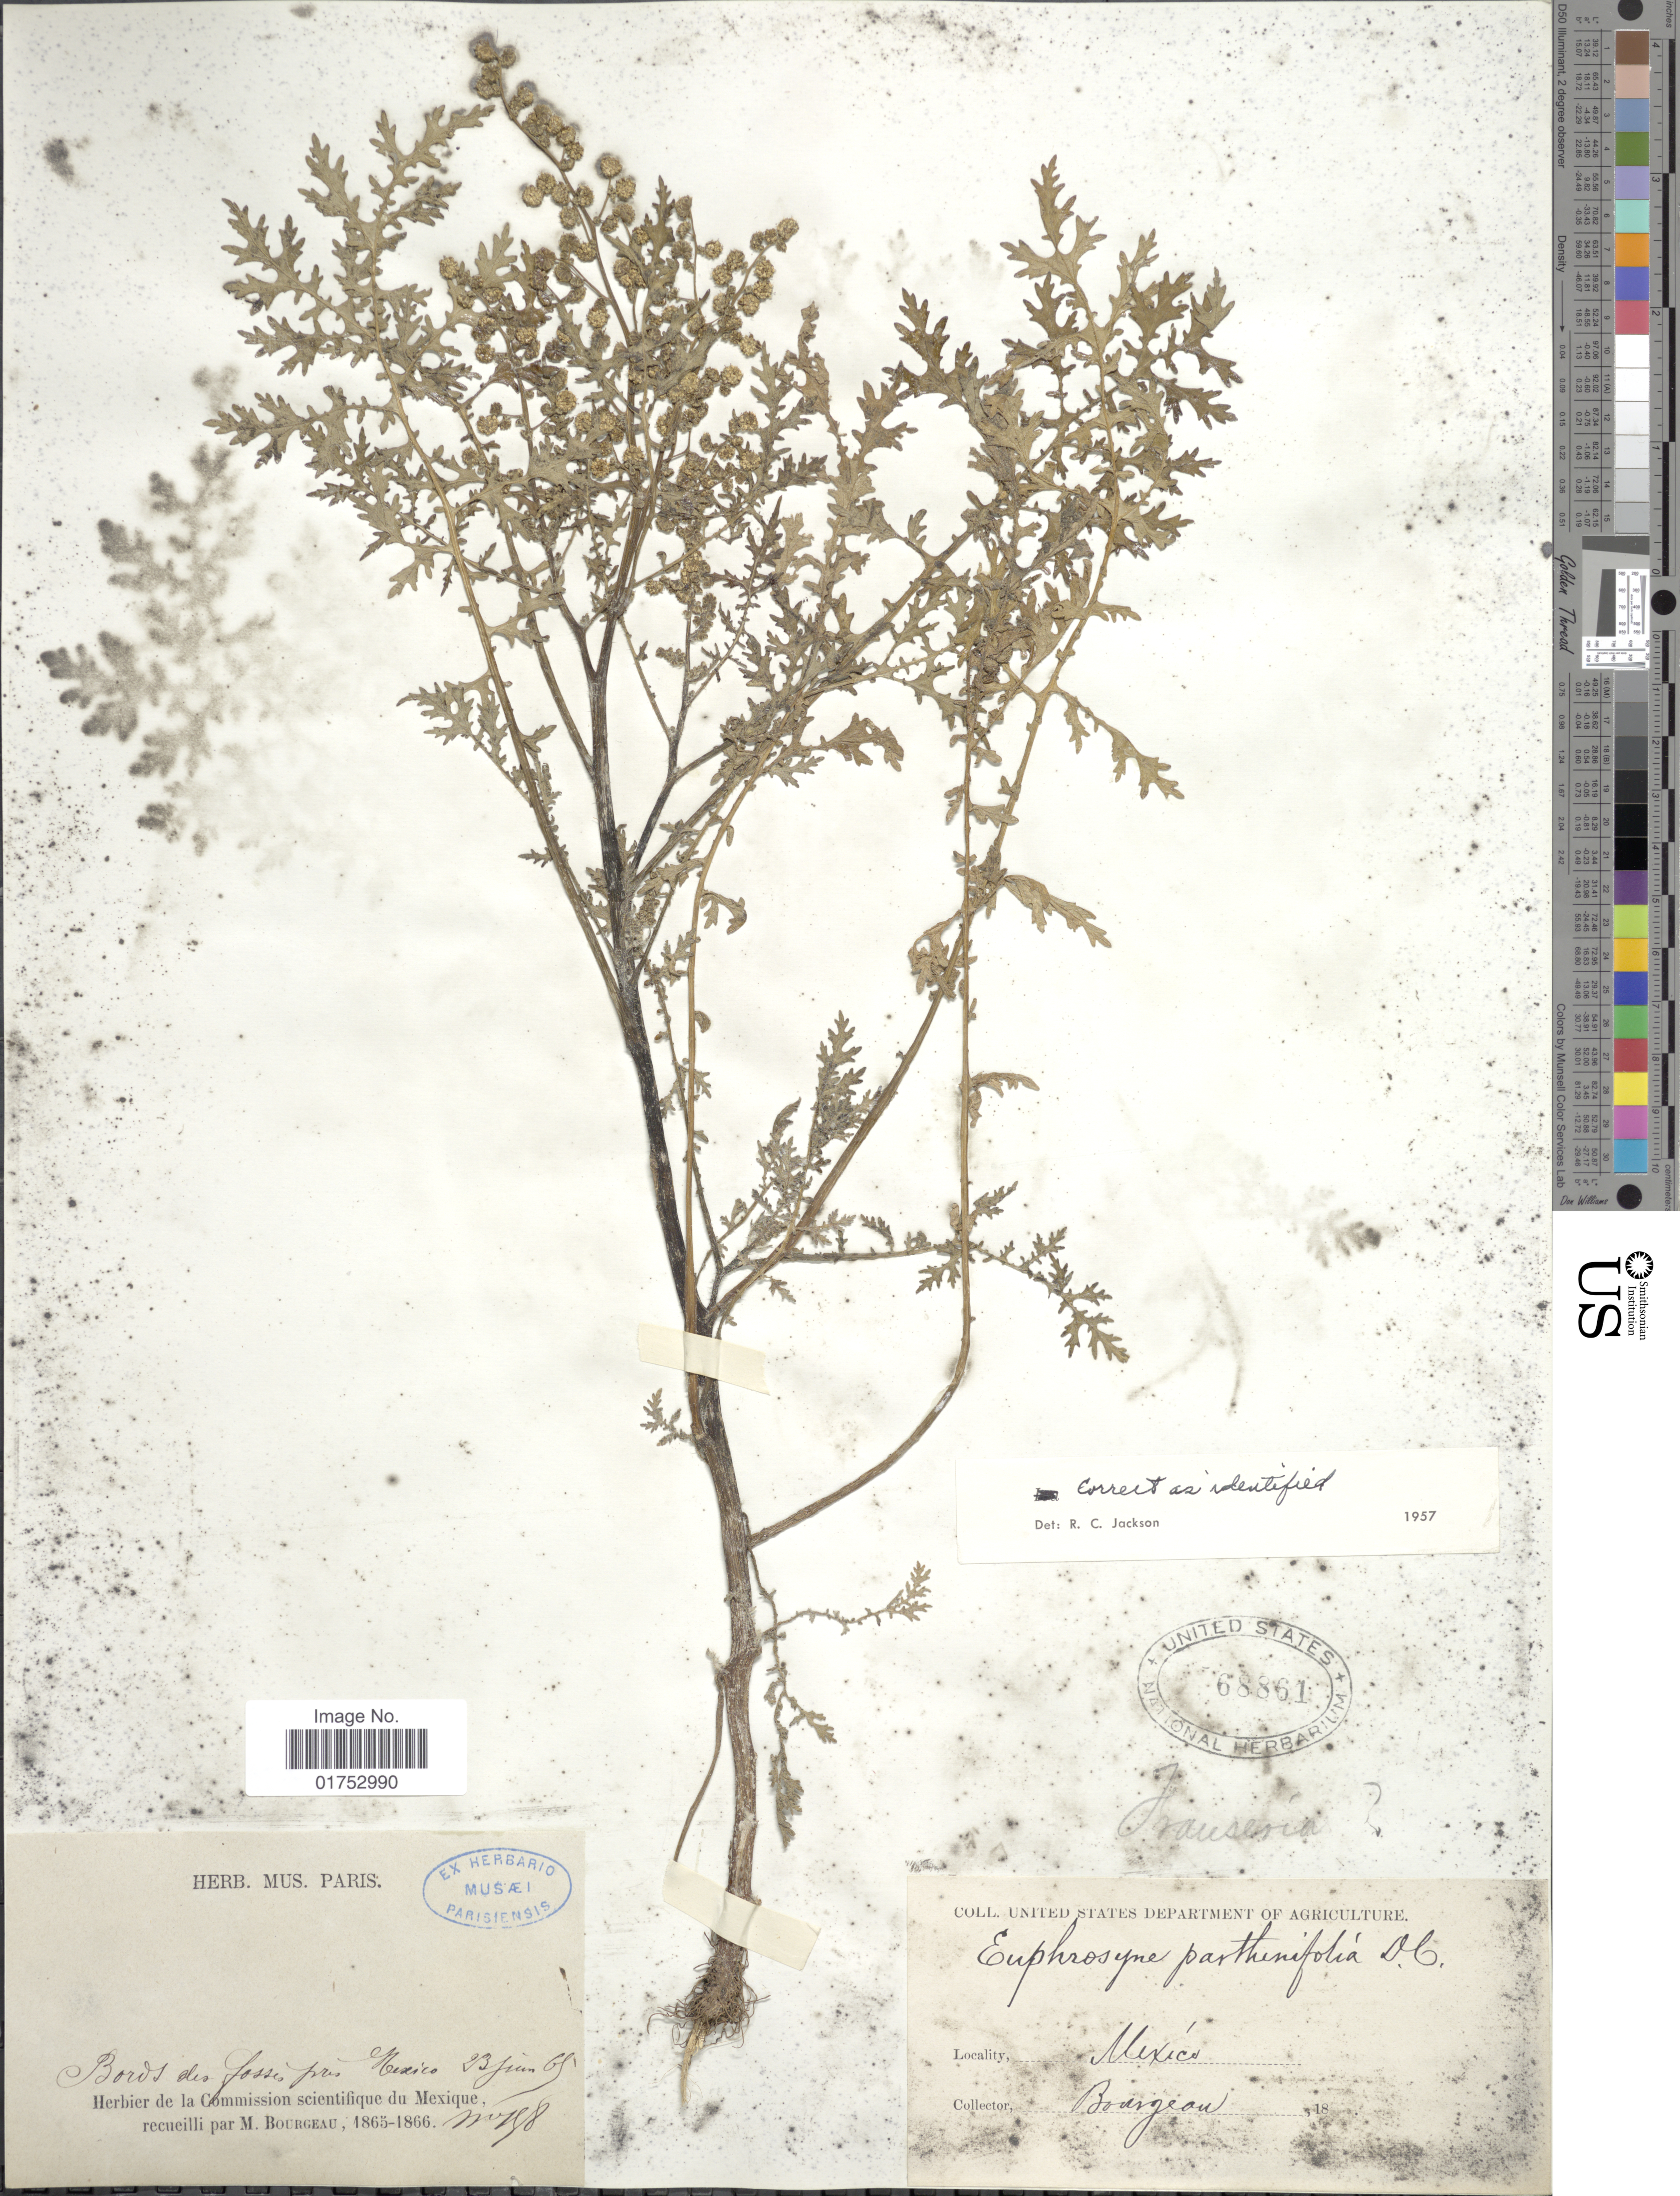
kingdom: Plantae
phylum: Tracheophyta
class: Magnoliopsida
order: Asterales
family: Asteraceae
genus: Euphrosyne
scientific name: Euphrosyne parthenifolia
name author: DC.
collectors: M. Bourgeau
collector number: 198*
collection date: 1865-06-23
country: Mexico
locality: Bords des fosses pres Mexico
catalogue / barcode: US 68861